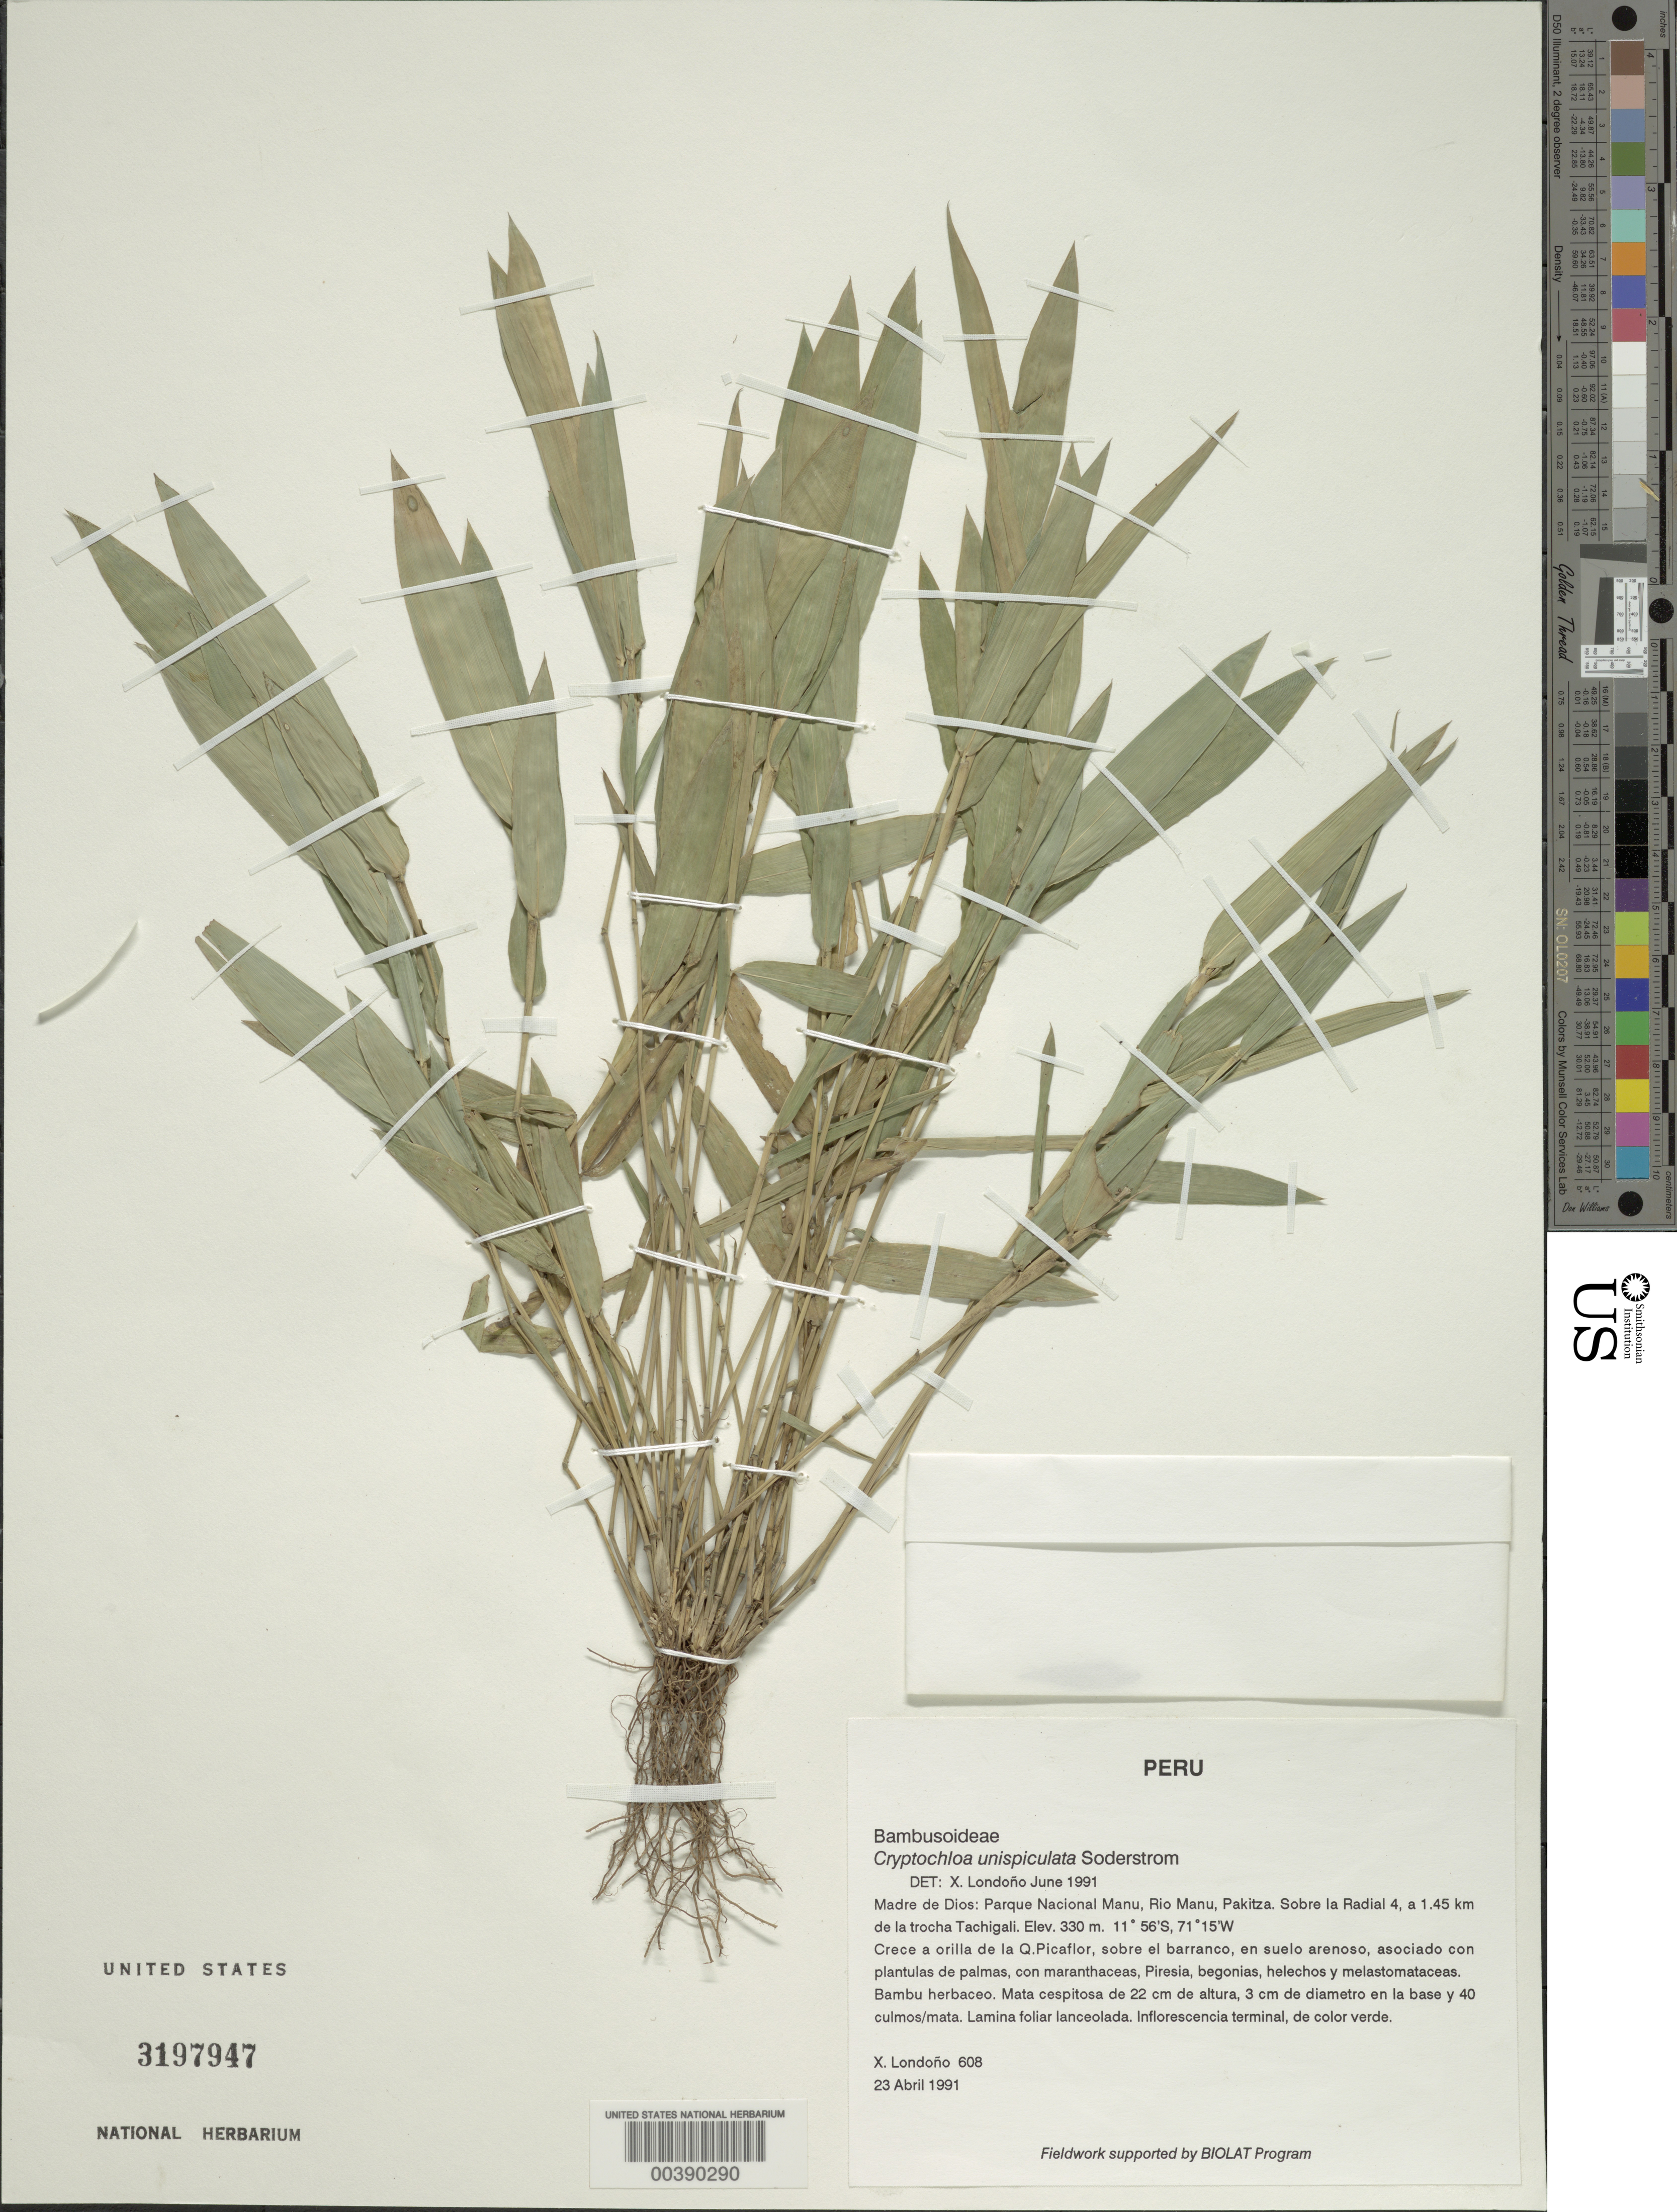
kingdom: Plantae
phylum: Tracheophyta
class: Liliopsida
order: Poales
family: Poaceae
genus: Cryptochloa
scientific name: Cryptochloa unispiculata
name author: Soderstr.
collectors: X. Londoño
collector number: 608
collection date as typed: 23 Apr 1991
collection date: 1991-04-23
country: Peru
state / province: Madre de Dios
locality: Parque nacional manu, rio manu, pakitza, sobre la radial 4, a 1.45 km de la trocha tachigali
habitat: Orilla de la q. picaflor, sobre el barranco, en suelo arenoso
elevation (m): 330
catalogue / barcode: US 3197947